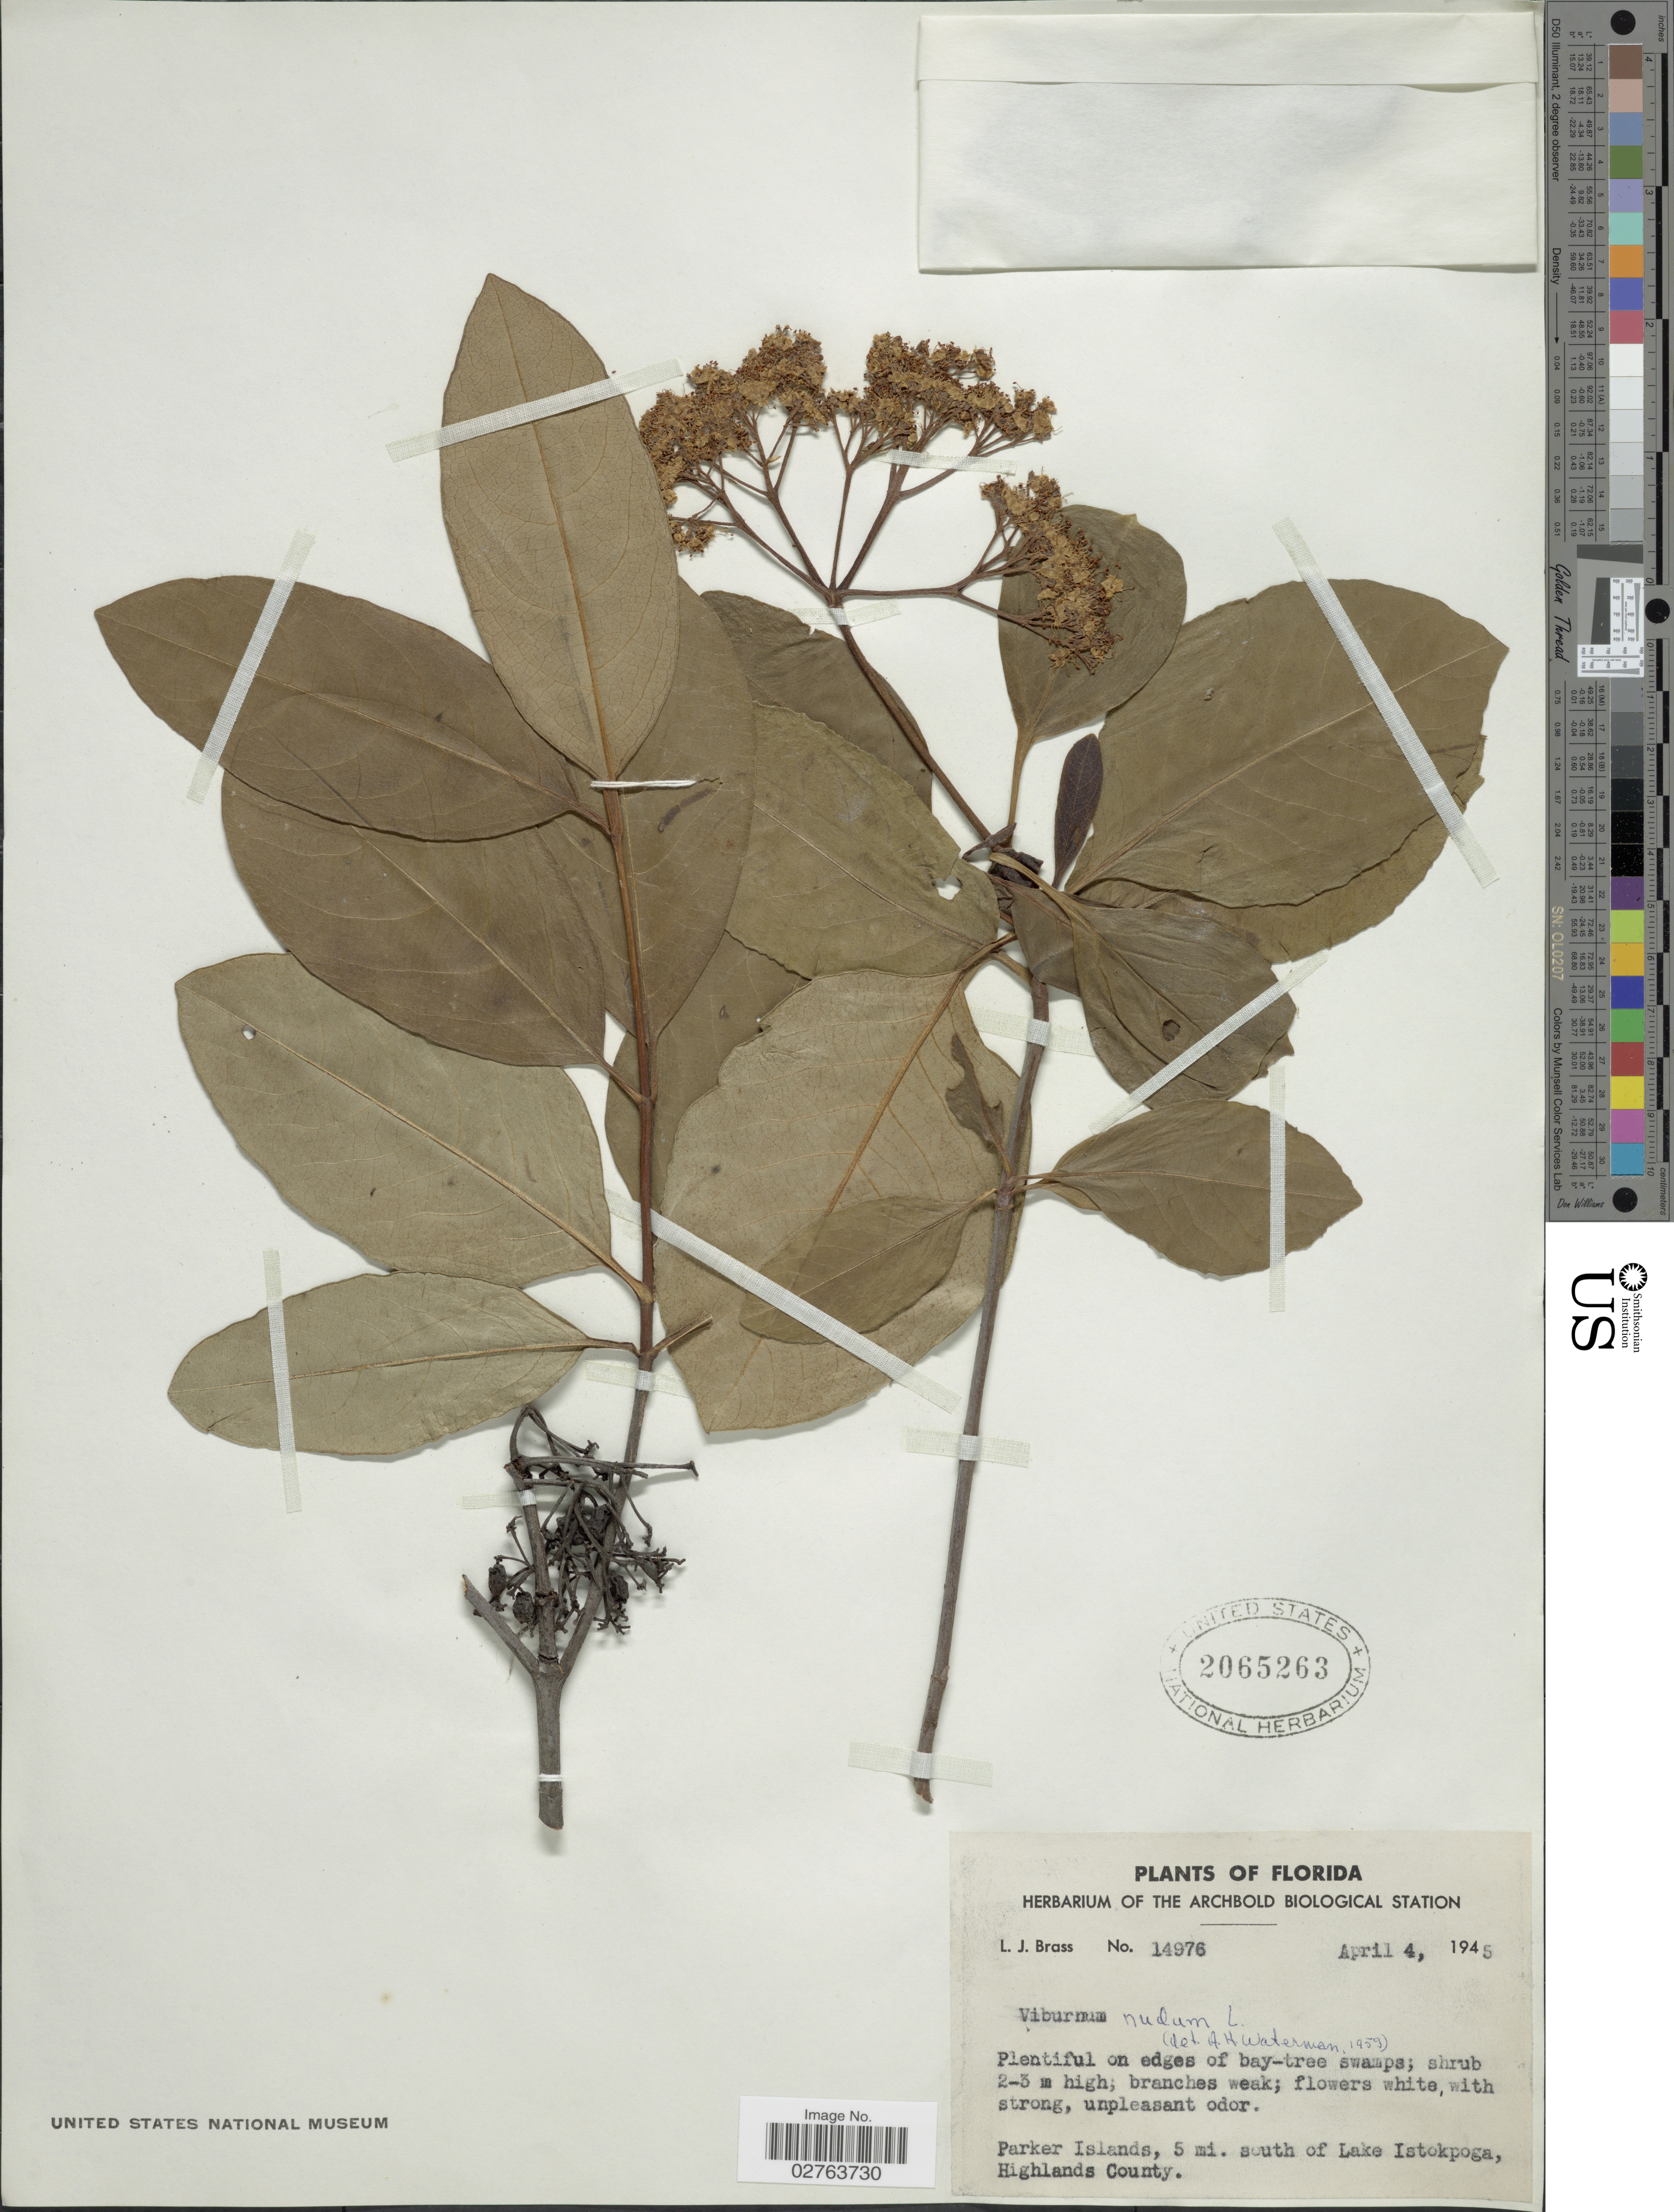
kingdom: Plantae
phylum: Tracheophyta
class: Magnoliopsida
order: Dipsacales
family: Viburnaceae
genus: Viburnum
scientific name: Viburnum nudum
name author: L.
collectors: L. J. Brass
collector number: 14976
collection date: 1945-04-04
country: United States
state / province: Florida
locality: Parker Islands, 5 mi. south of Lake Istokpoga, Highlands County.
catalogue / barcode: US 2065263